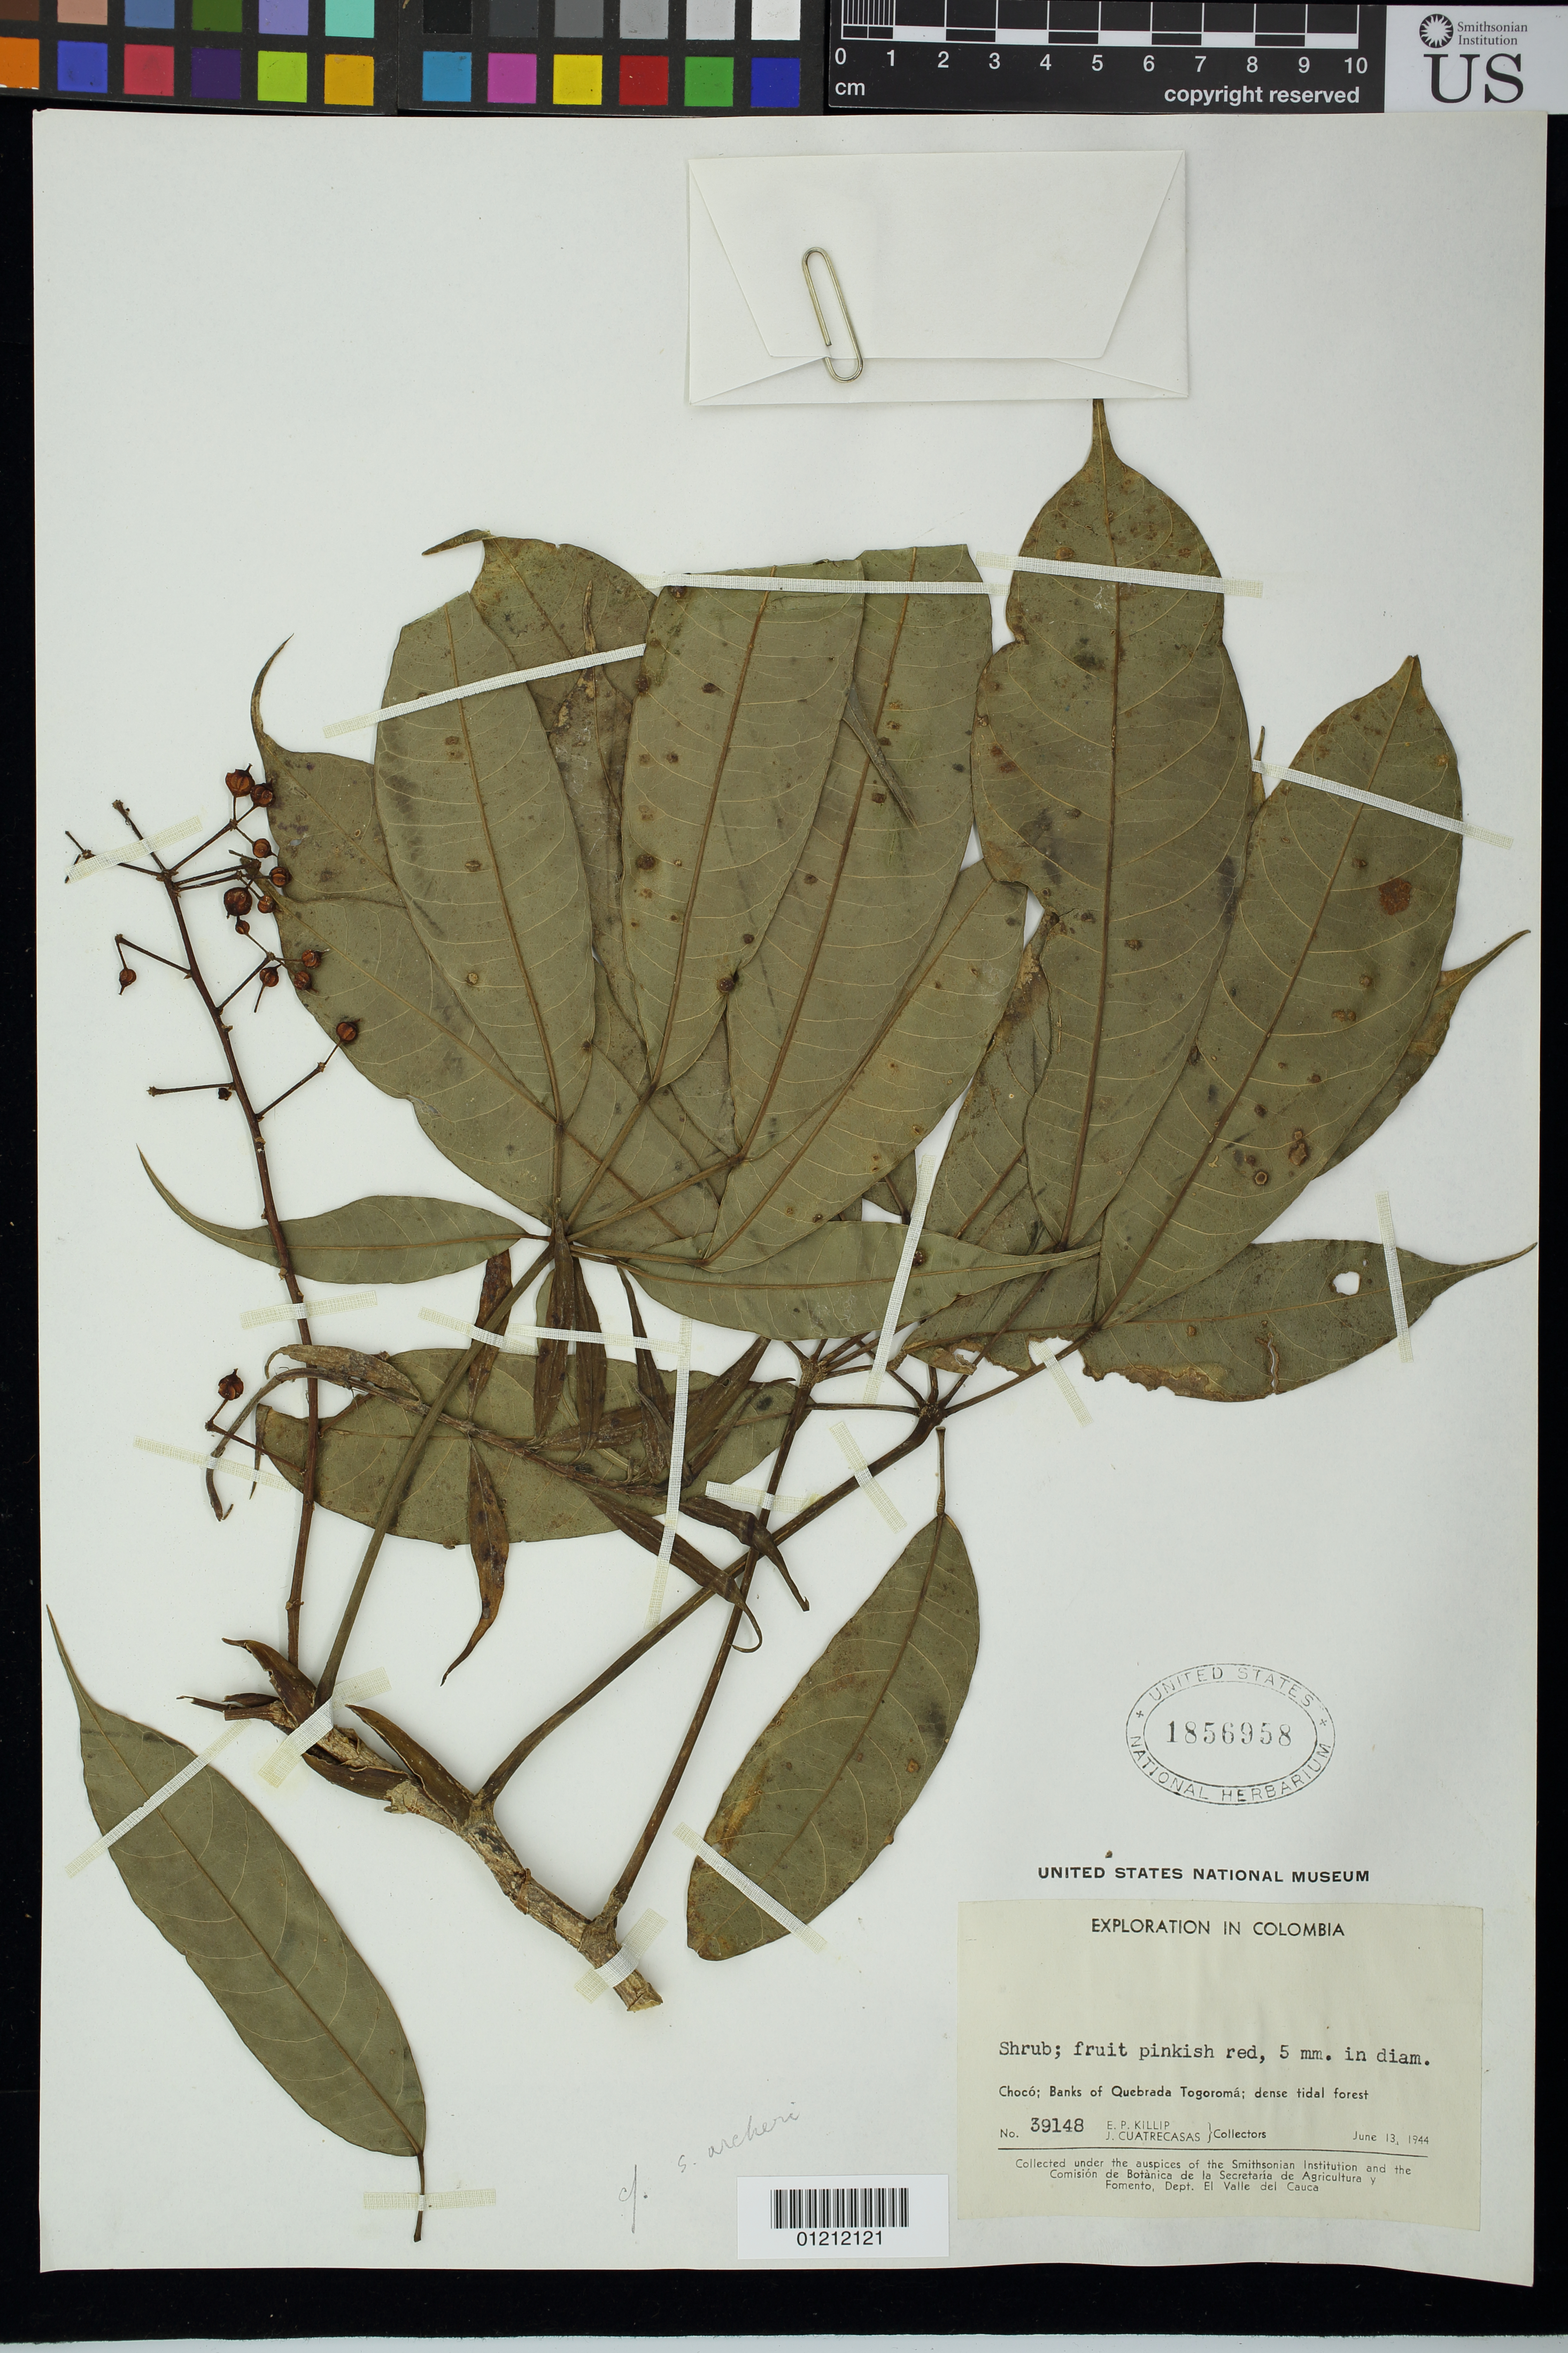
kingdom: Plantae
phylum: Tracheophyta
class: Magnoliopsida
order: Apiales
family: Araliaceae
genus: Schefflera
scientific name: Schefflera sp.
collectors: E. P. Killip & J. Cuatrecasas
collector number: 39148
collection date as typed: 6/13/1944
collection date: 1944-06-13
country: Colombia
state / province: Chocó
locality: Chocó: Banks of Quebrada Togoromá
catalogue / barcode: US 1856958